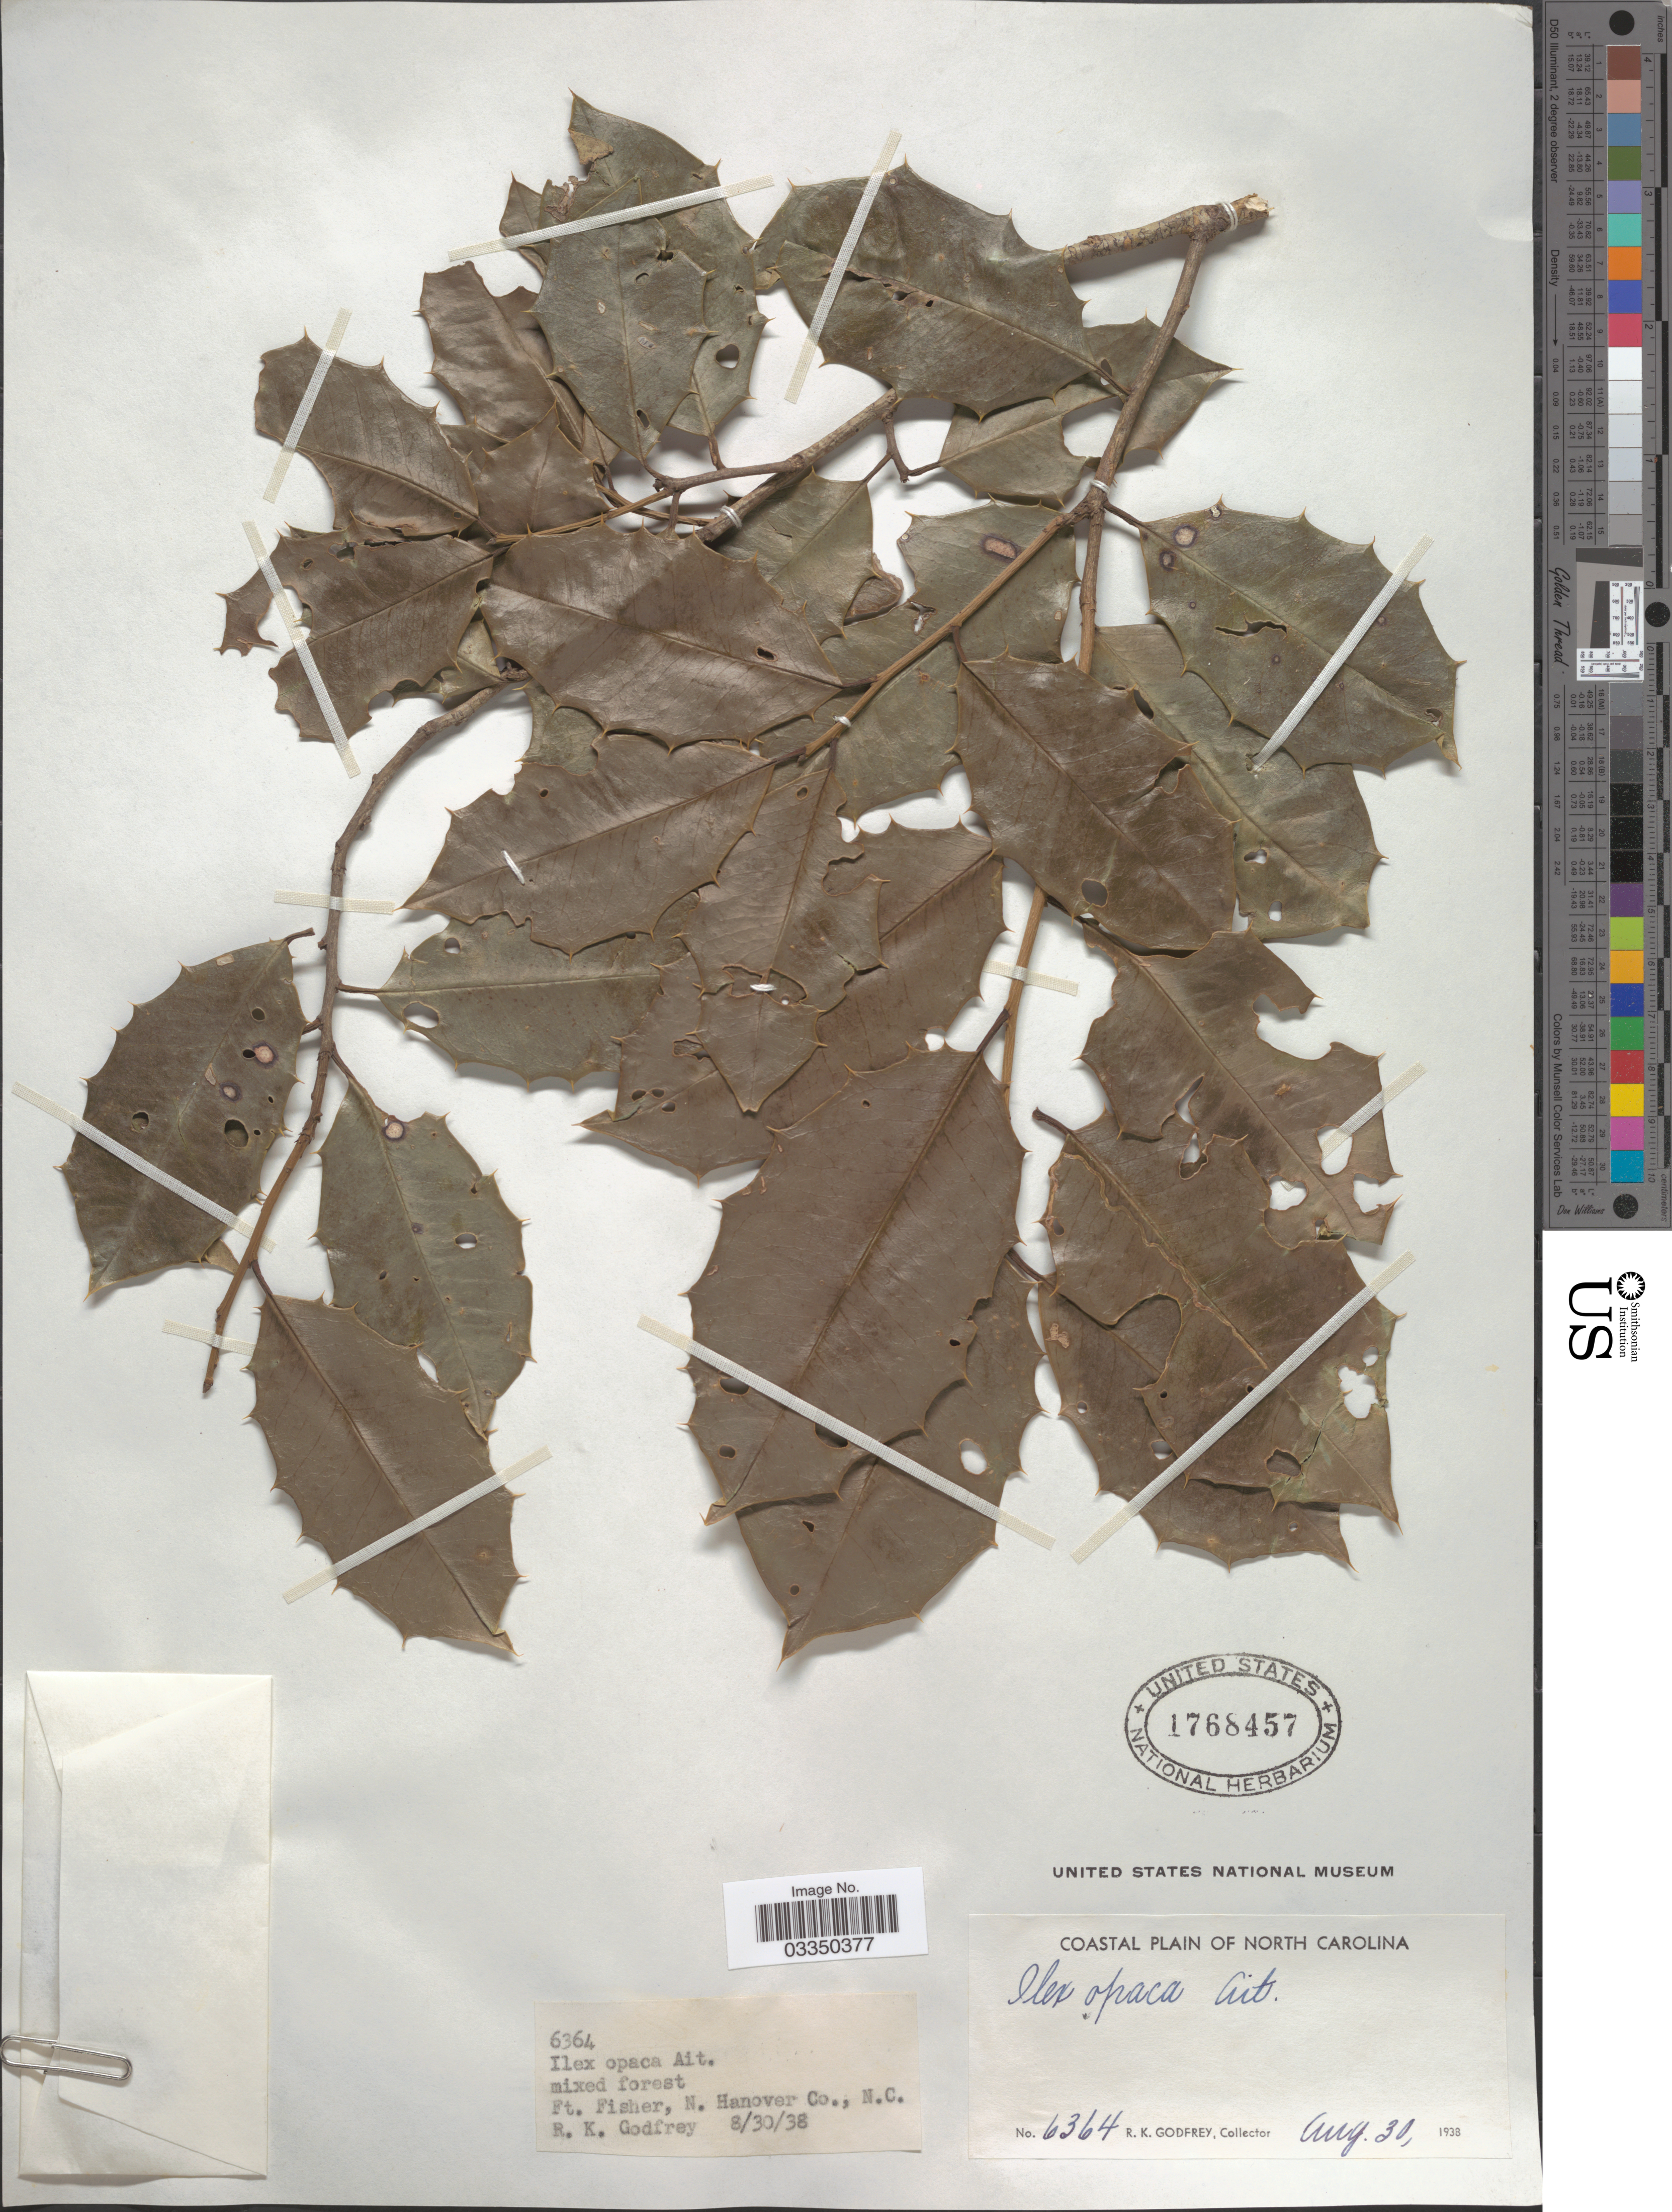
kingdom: Plantae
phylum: Tracheophyta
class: Magnoliopsida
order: Aquifoliales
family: Aquifoliaceae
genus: Ilex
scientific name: Ilex opaca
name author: Aiton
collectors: R. K. Godfrey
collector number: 6364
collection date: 1938-08-30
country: United States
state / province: North Carolina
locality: Coastal Plain of North Carolina. Ft. Fisher, N. Hanover Co.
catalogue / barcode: US 1768457